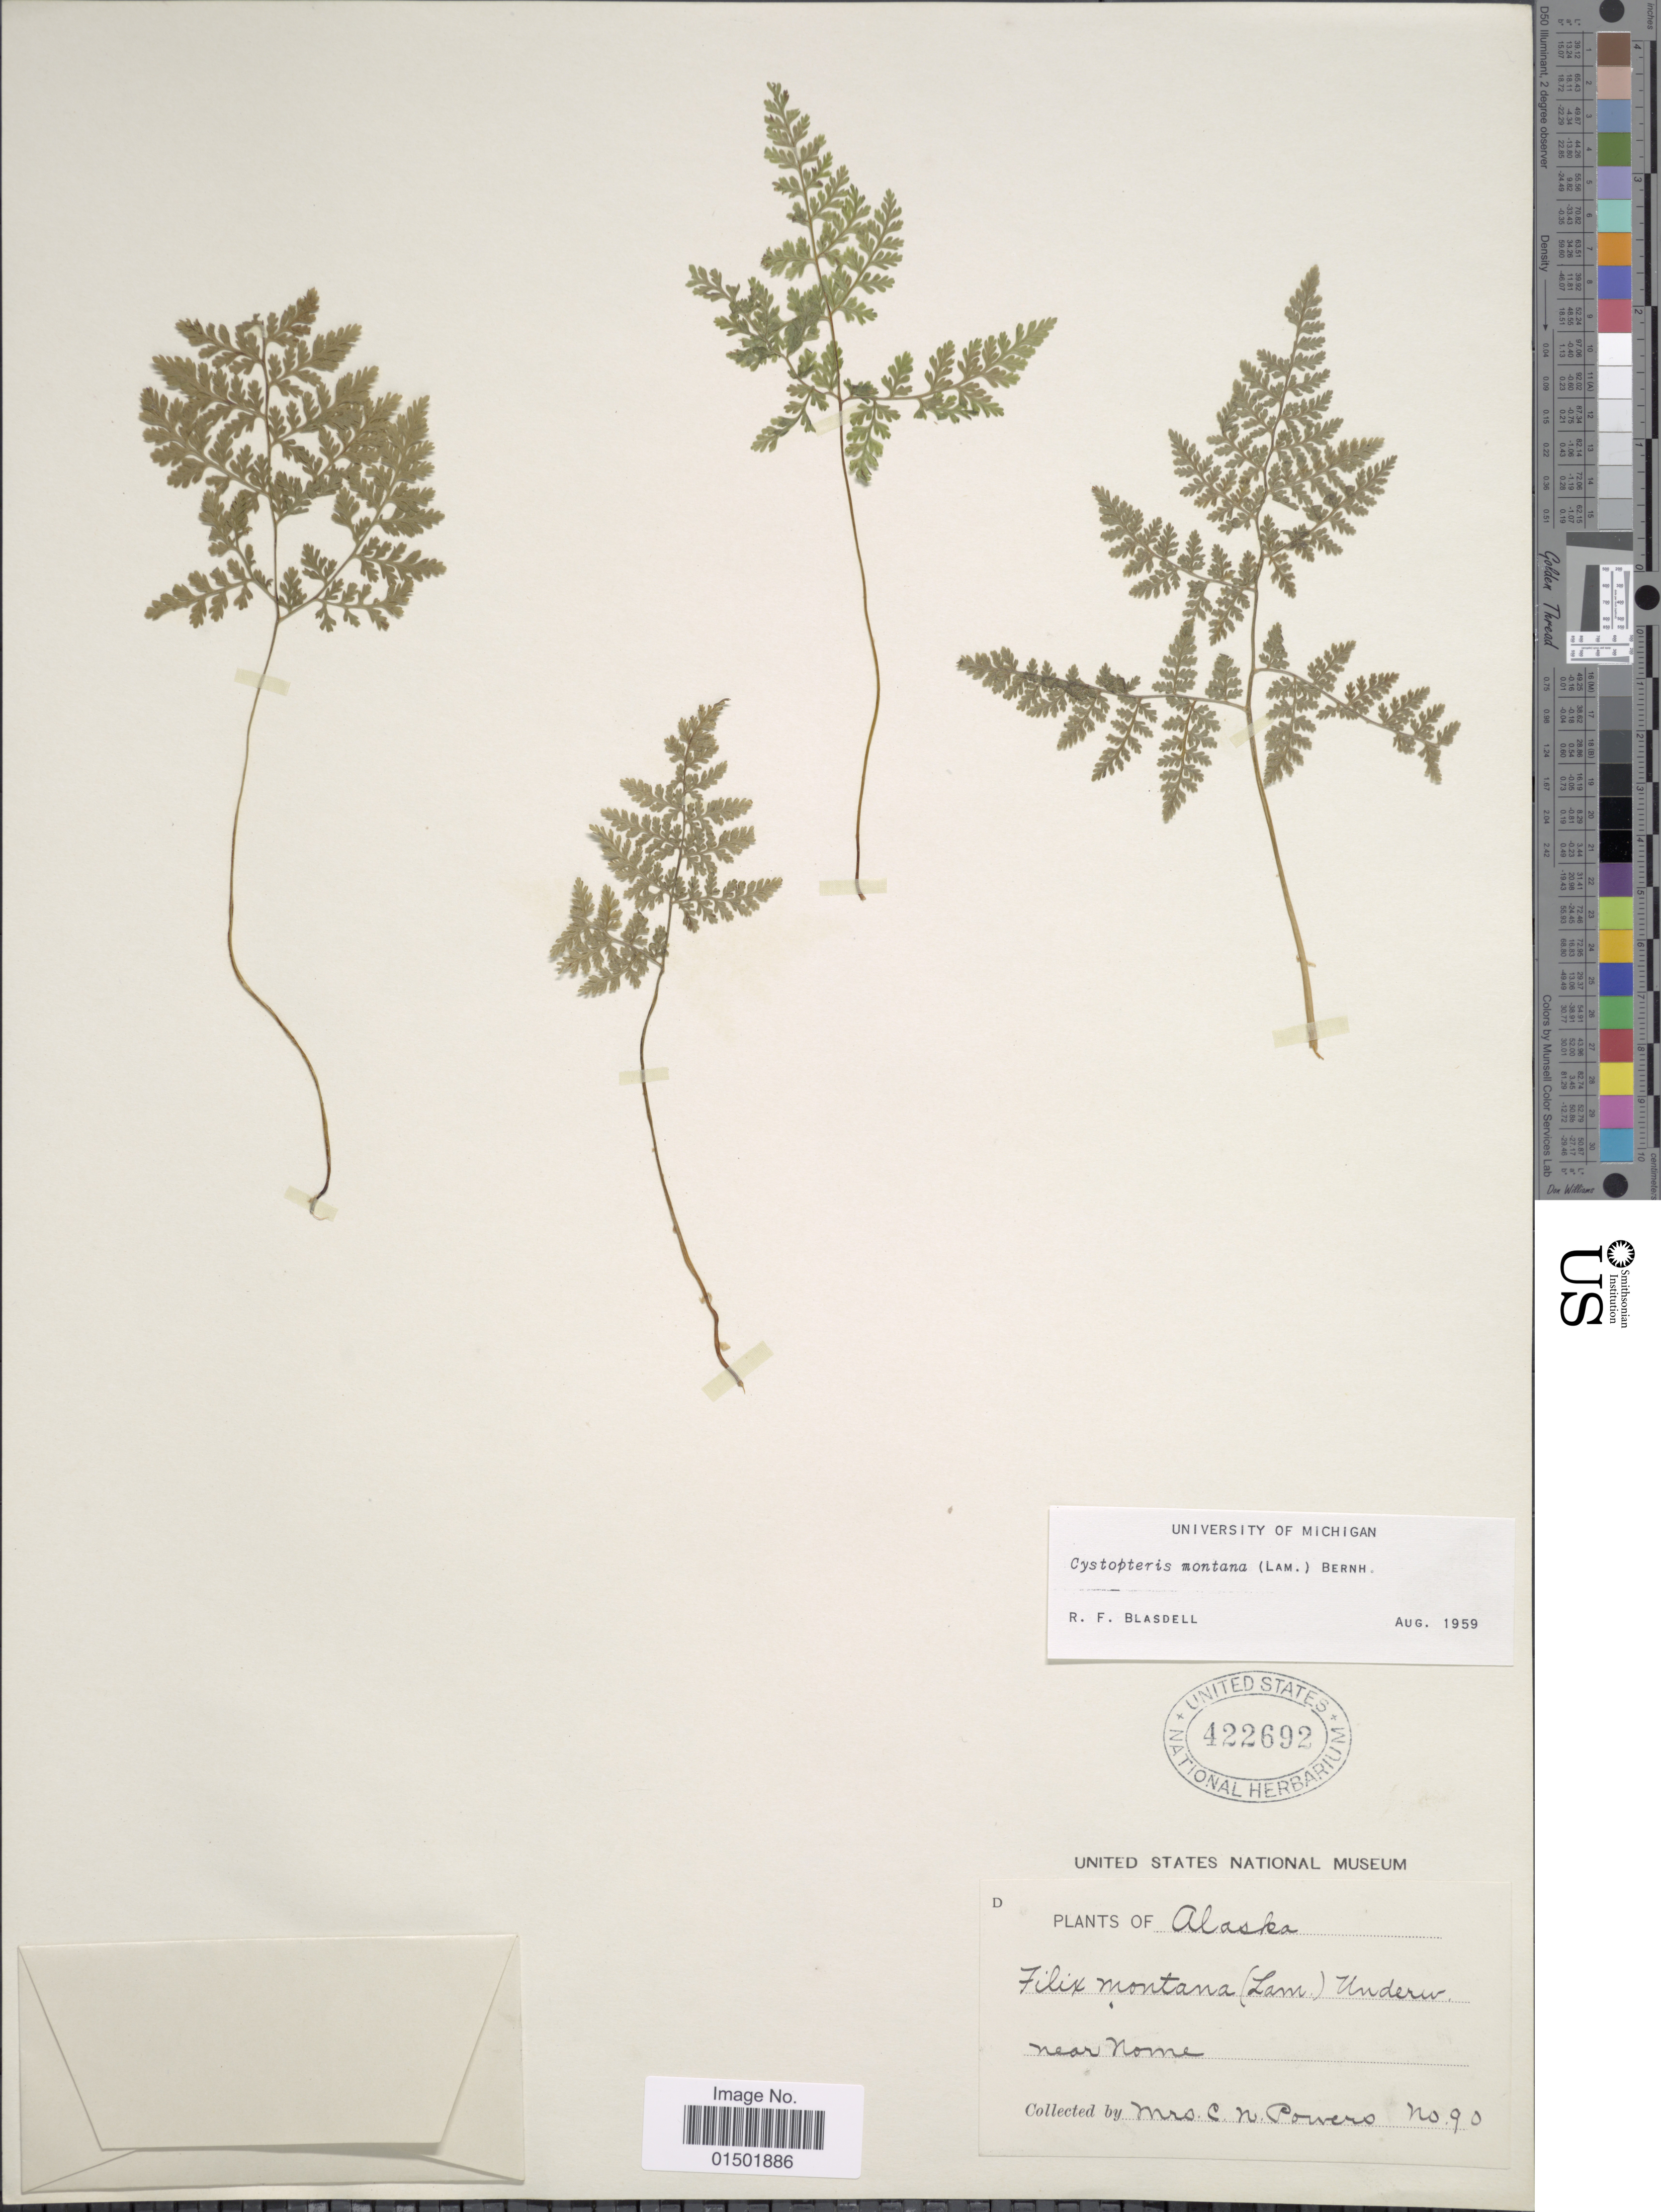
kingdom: Plantae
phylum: Tracheophyta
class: Polypodiopsida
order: Polypodiales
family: Cystopteridaceae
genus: Cystopteris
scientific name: Cystopteris montana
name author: (Lam.) Desv.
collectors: C. Powers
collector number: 90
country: United States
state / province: Alaska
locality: Near Nome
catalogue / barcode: US 422692